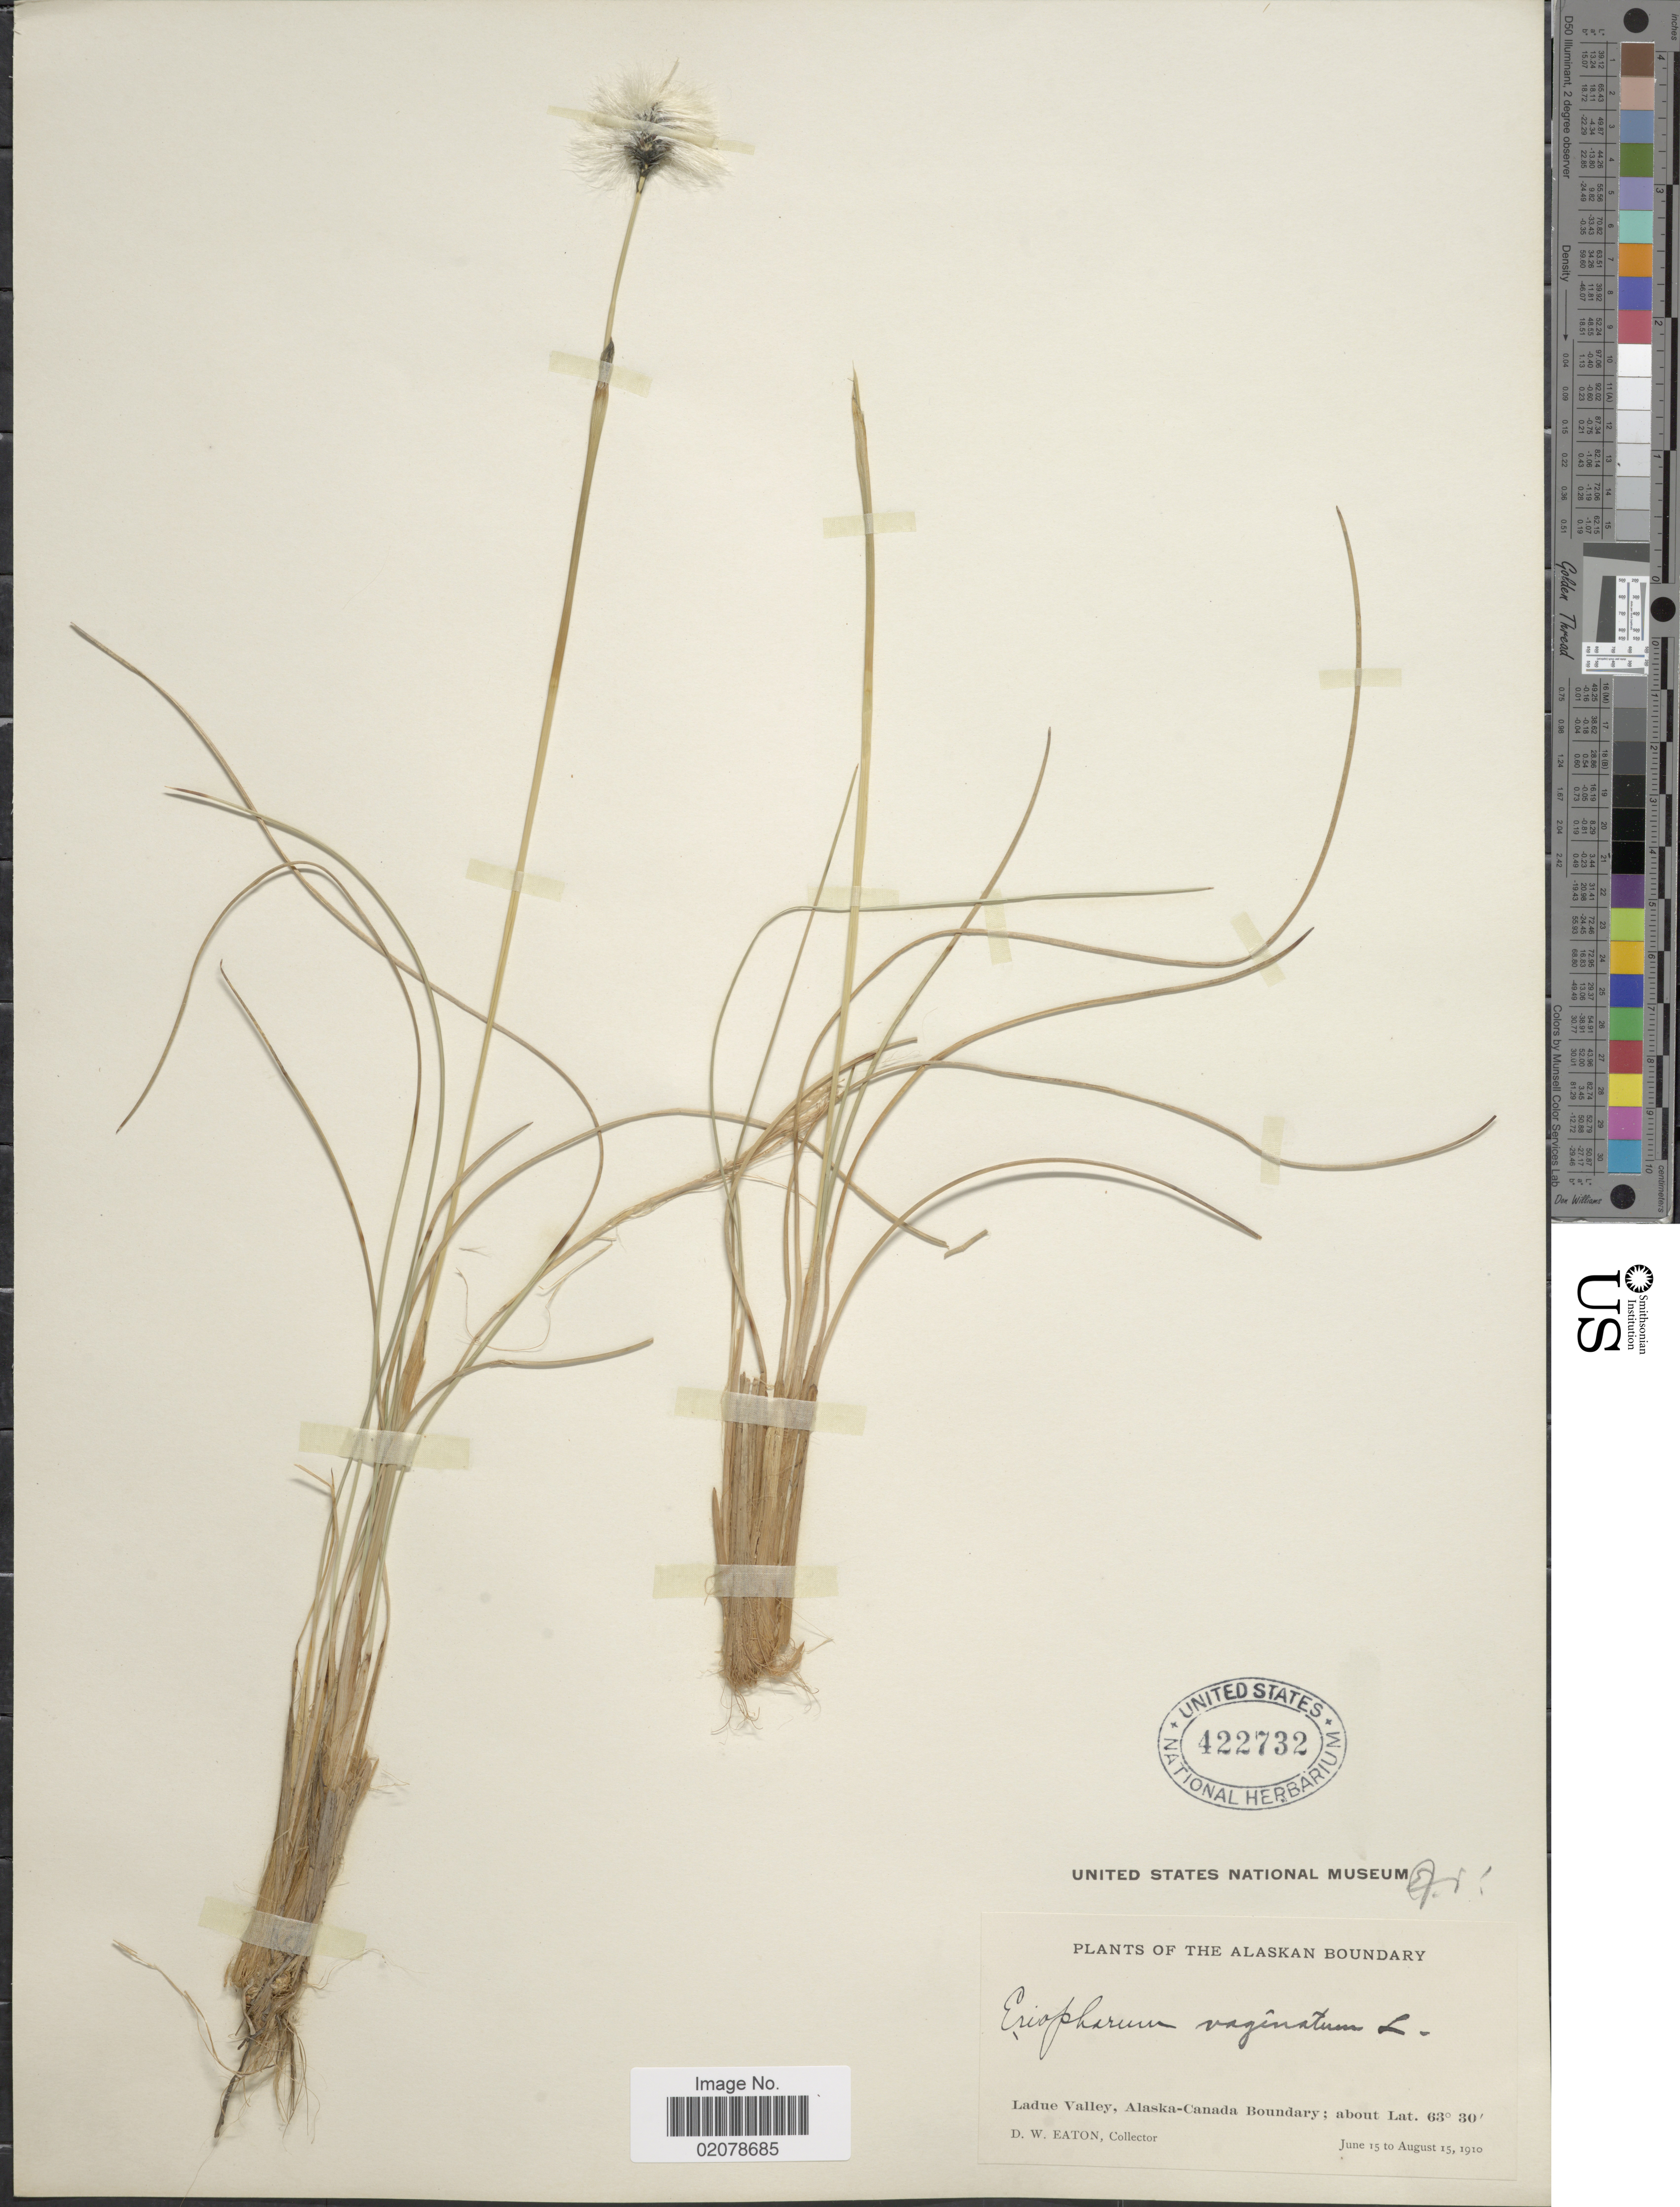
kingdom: Plantae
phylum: Tracheophyta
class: Liliopsida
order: Poales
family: Cyperaceae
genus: Eriophorum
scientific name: Eriophorum vaginatum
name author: L.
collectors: D. Eaton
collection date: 1910-06-15/1910-08-15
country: United States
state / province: Alaska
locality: Alaskan Boundary. Ladne Valley, Alaska-Canada Boundary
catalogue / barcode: US 422732